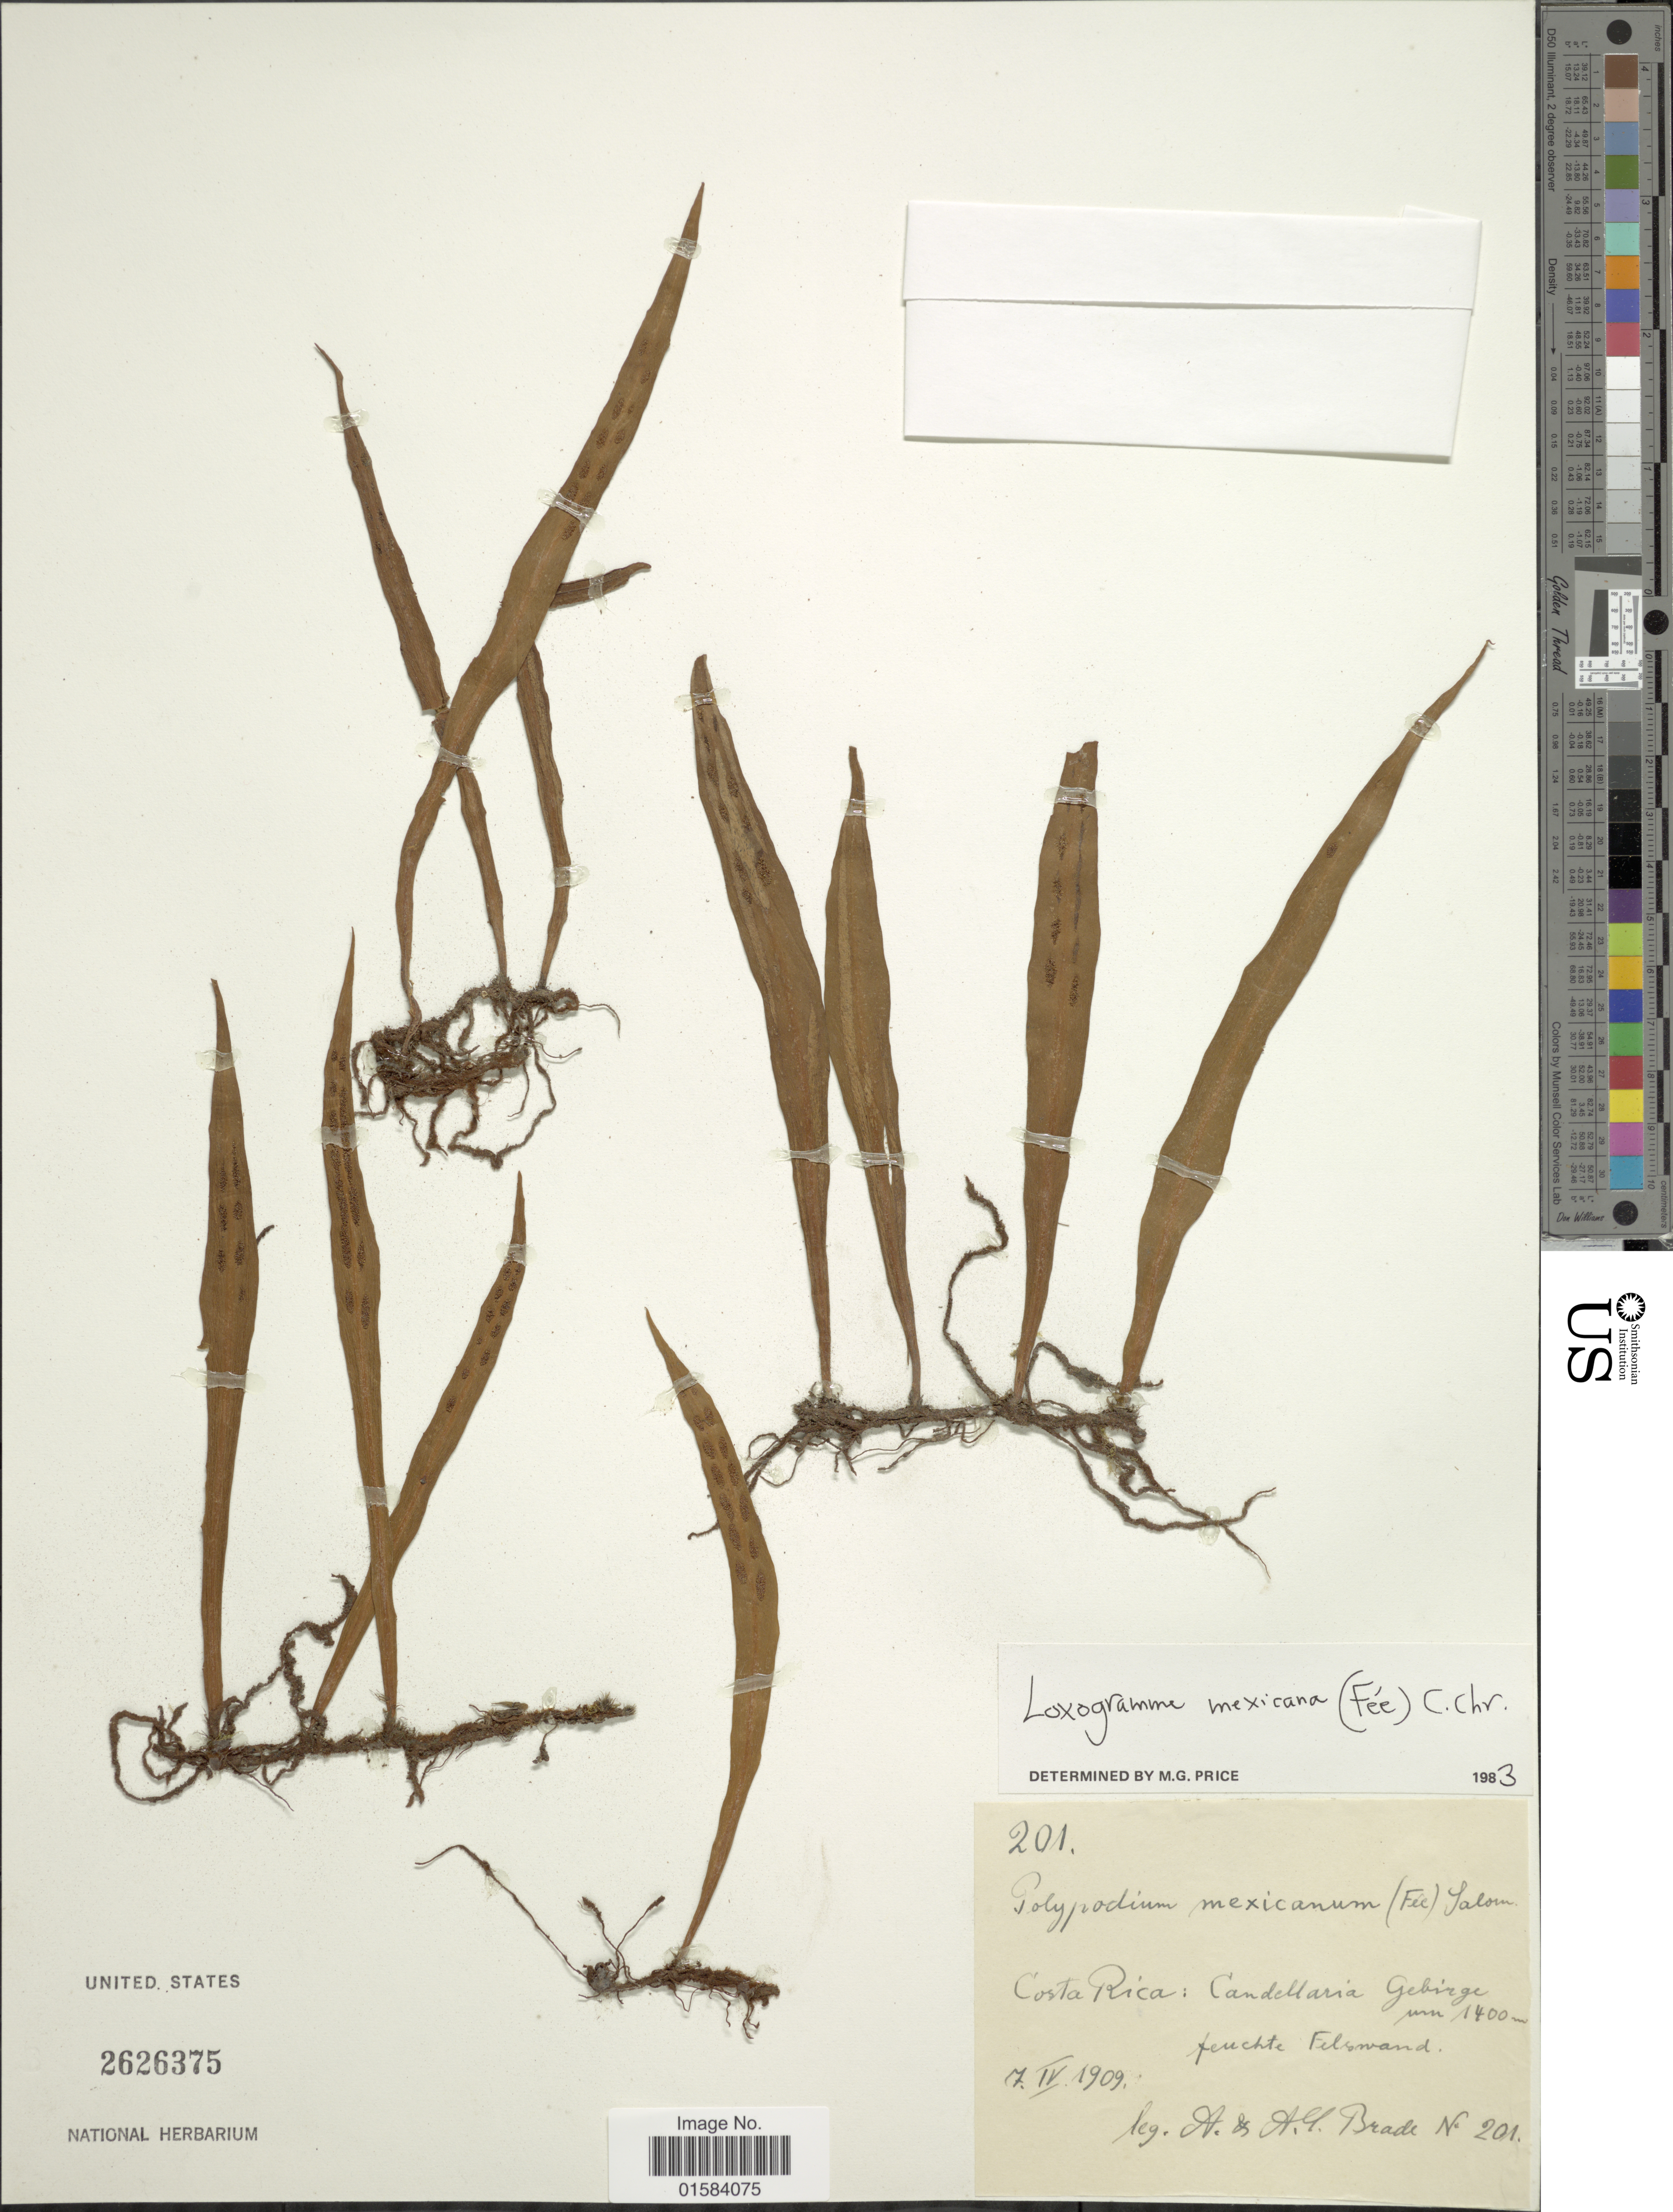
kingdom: Plantae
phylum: Tracheophyta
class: Polypodiopsida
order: Polypodiales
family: Polypodiaceae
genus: Loxogramme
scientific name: Loxogramme mexicana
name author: (Fée) C. Chr.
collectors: A. Brade & A. C. Brade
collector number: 201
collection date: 1909-04-07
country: Costa Rica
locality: Candellaria Gebirge, feuchte Felswand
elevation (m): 1400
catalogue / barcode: US 2626375